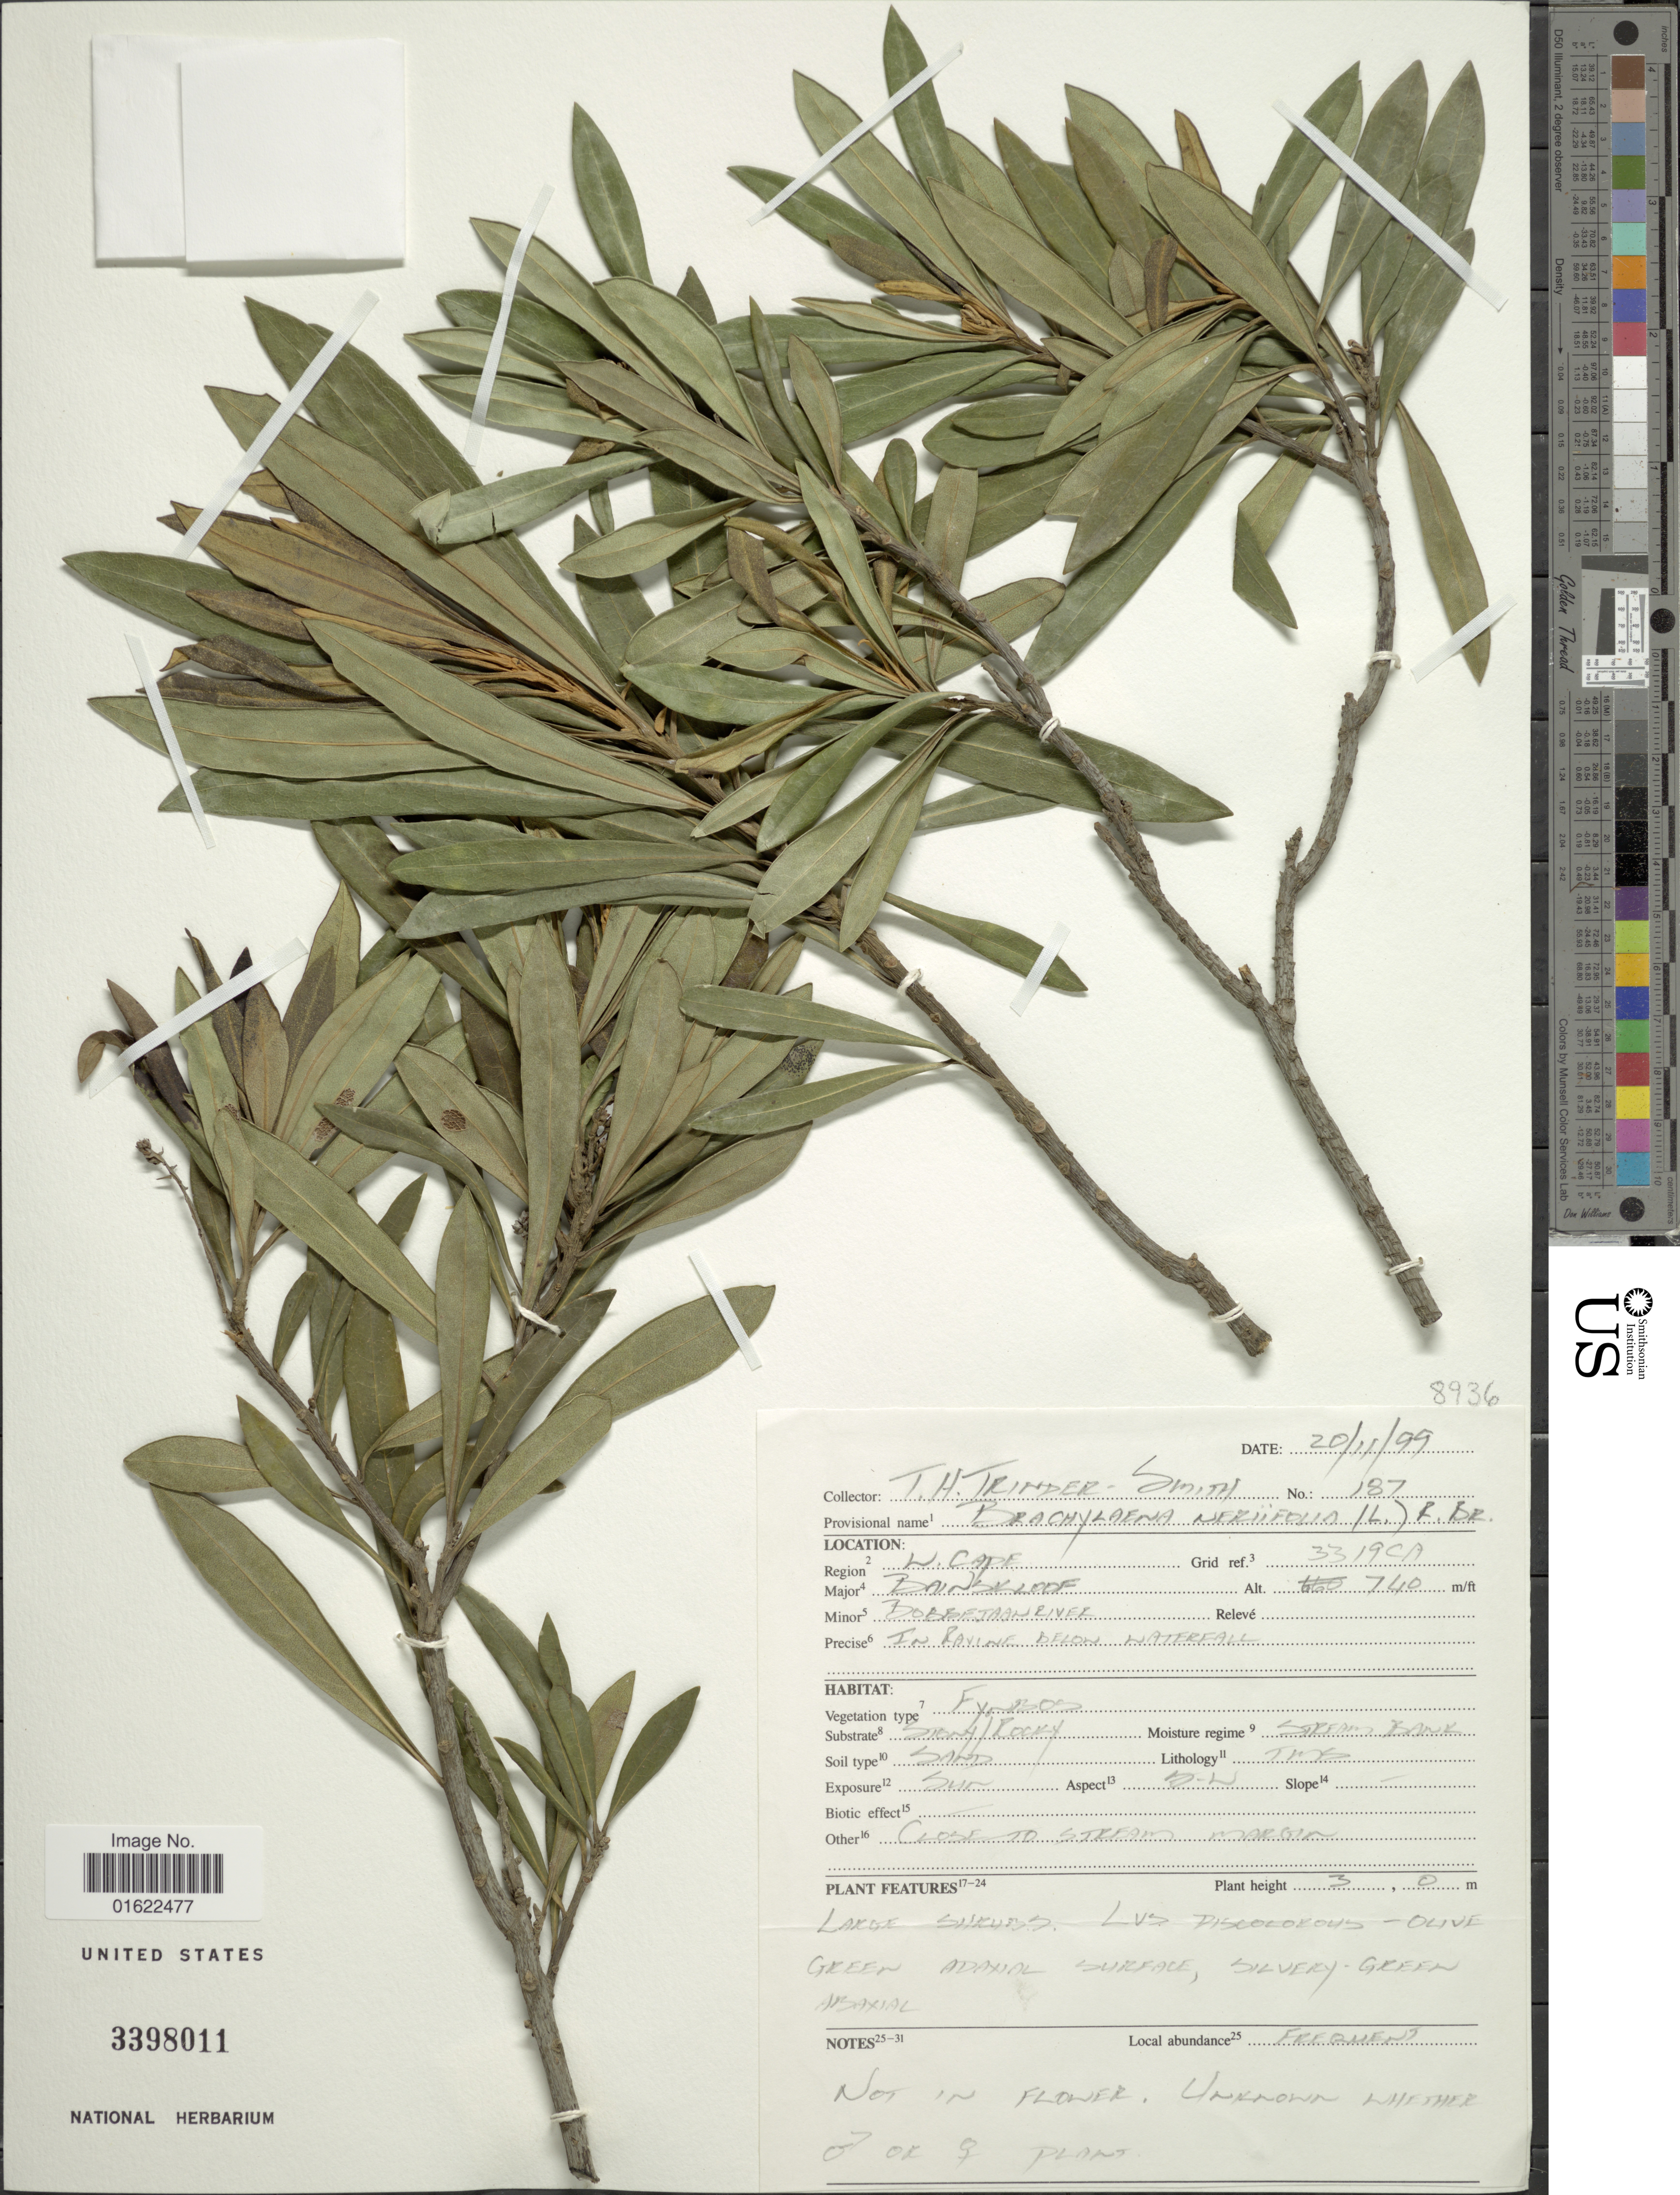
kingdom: Plantae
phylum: Tracheophyta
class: Magnoliopsida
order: Asterales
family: Asteraceae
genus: Brachylaena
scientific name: Brachylaena neriifolia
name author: (L.) R. Br.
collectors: T. H. Trinder-Smith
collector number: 187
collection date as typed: Transcribed d/m/y: 20/11/99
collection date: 1999-11-20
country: South Africa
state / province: Western Cape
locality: Bainskloof, Bobbejaan River, In ravine below waterfall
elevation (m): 740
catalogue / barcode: US 3398011